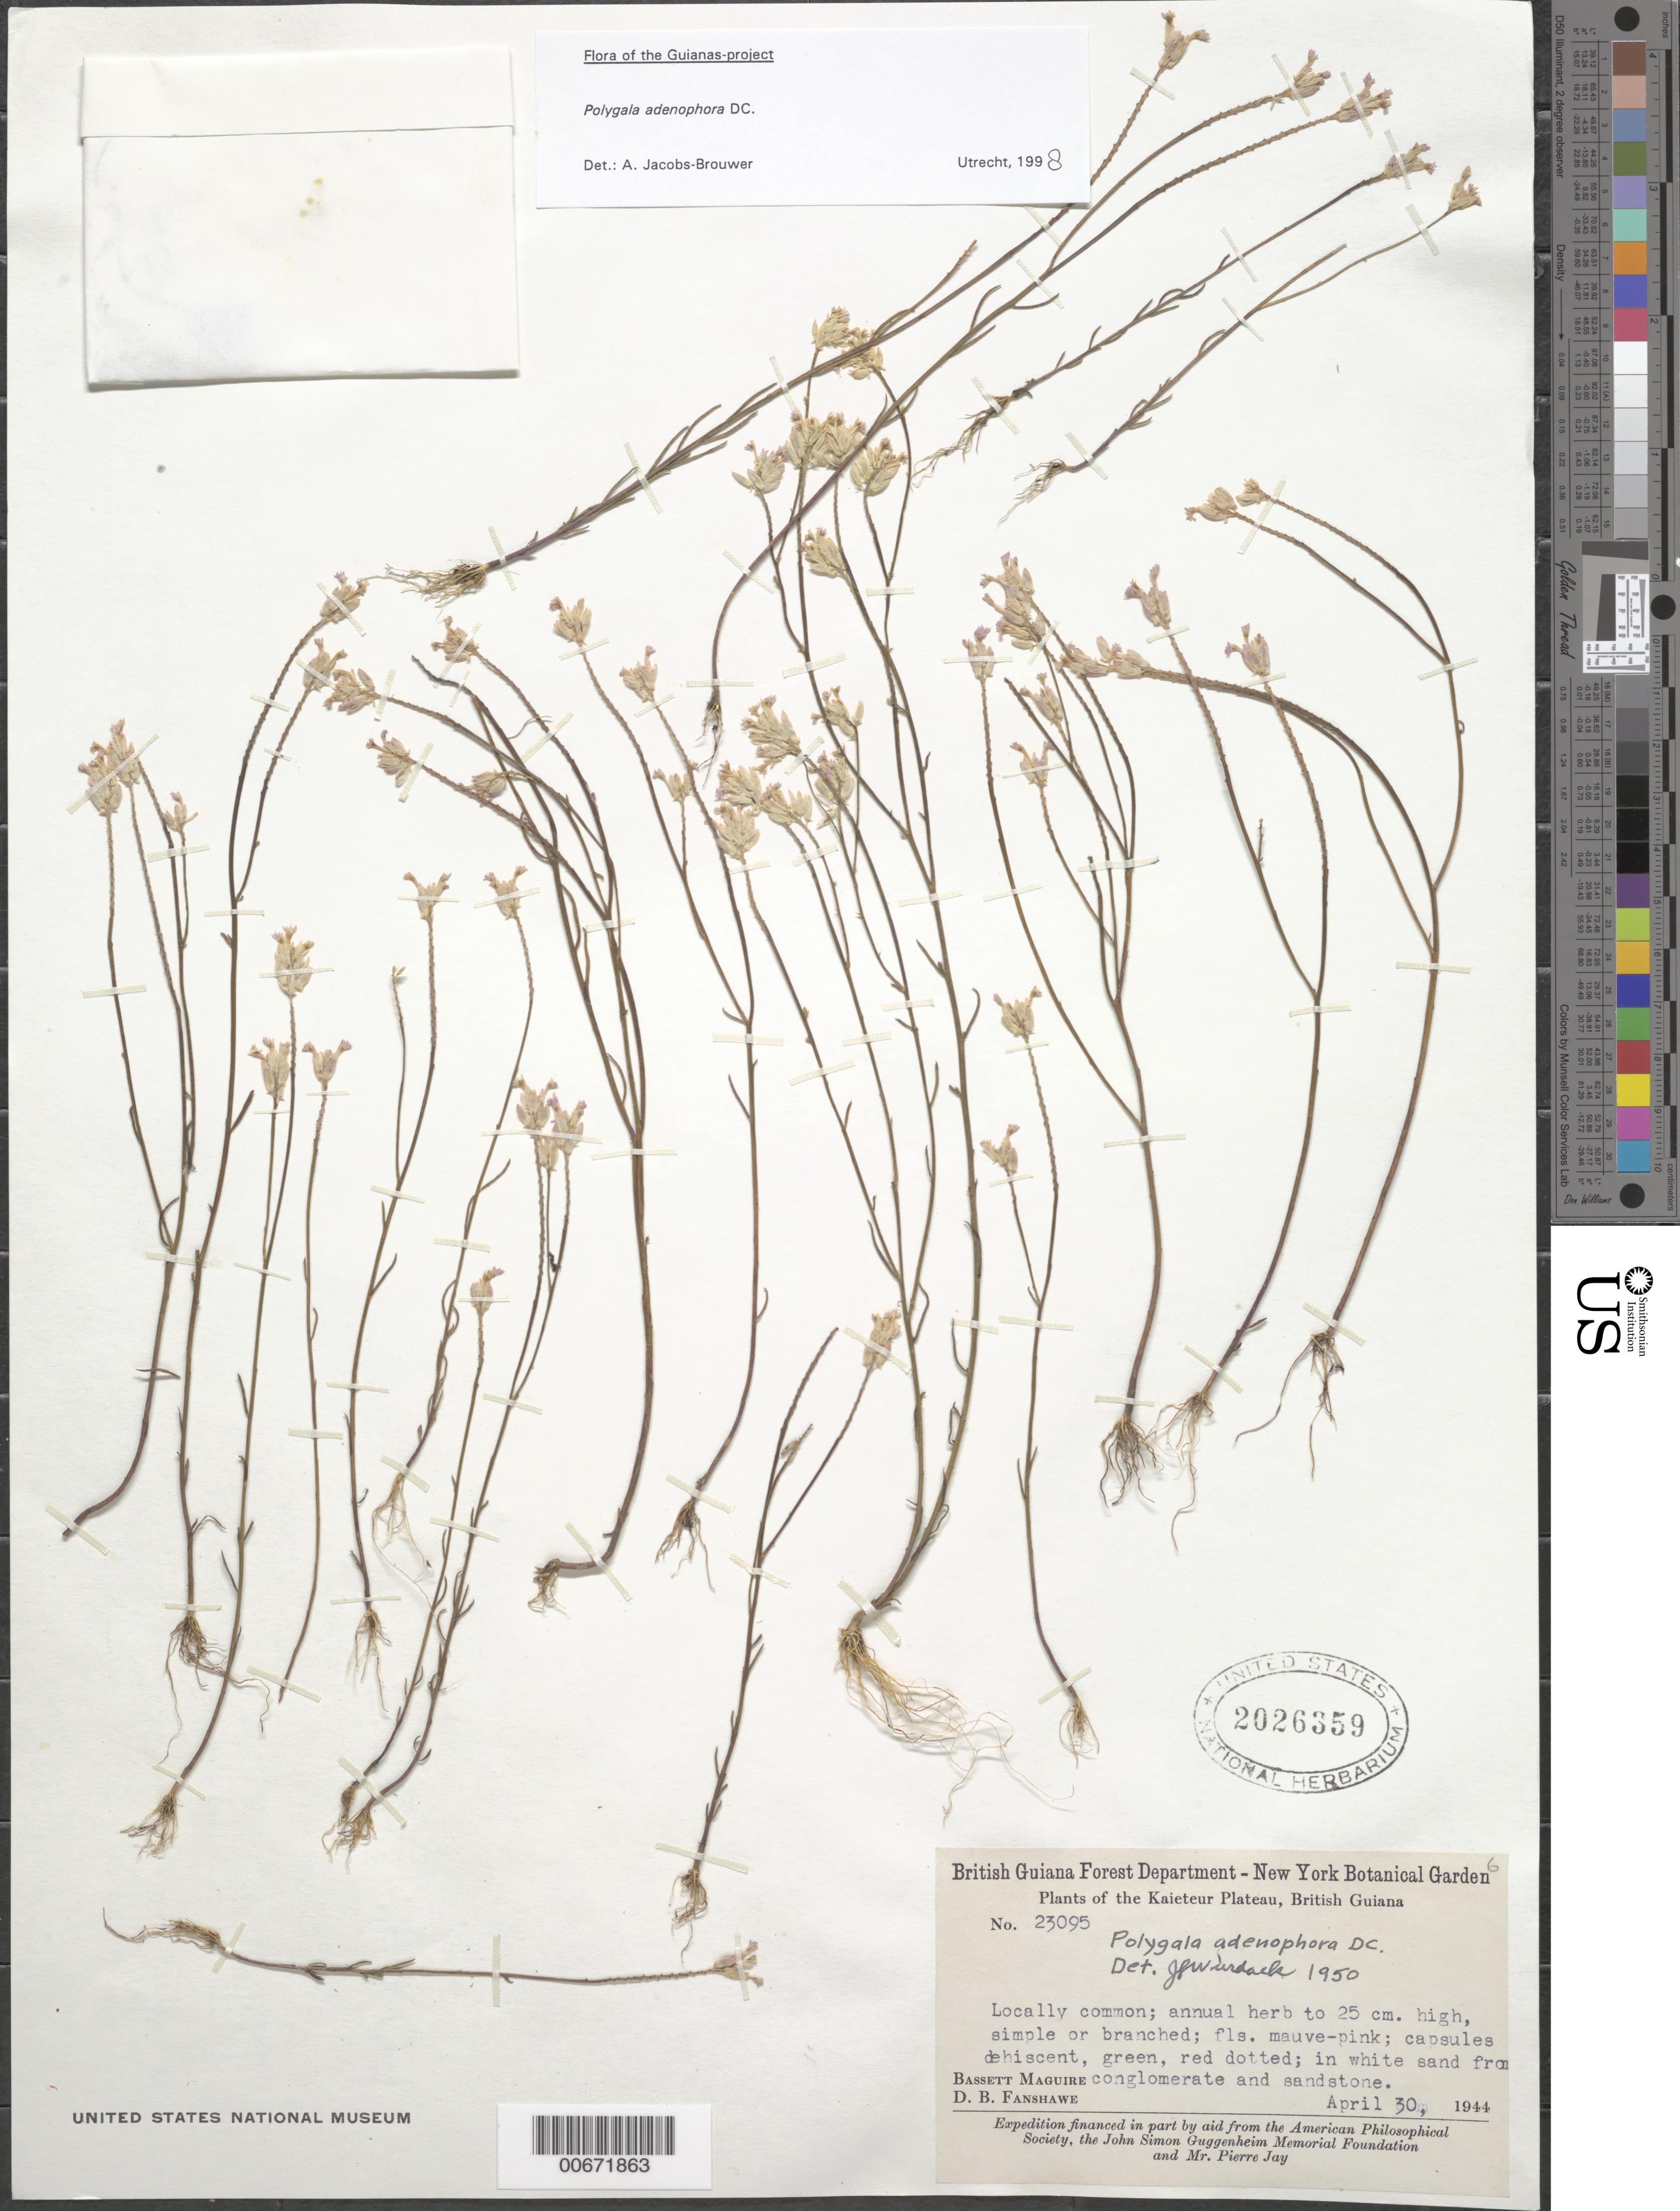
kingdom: Plantae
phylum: Tracheophyta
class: Magnoliopsida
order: Fabales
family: Polygalaceae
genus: Polygala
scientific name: Polygala adenophora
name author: DC.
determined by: Jacobs-Brouwer, A.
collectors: B. Maguire & D. B. Fanshawe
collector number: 23095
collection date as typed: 30-Apr-44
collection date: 1944-04-30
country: Guyana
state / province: Potaro-Siparuni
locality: Potaro River Gorge, trail from Tukeit to Kaiatuk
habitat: White sand from conglomerate and sandstone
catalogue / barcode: US 2026359